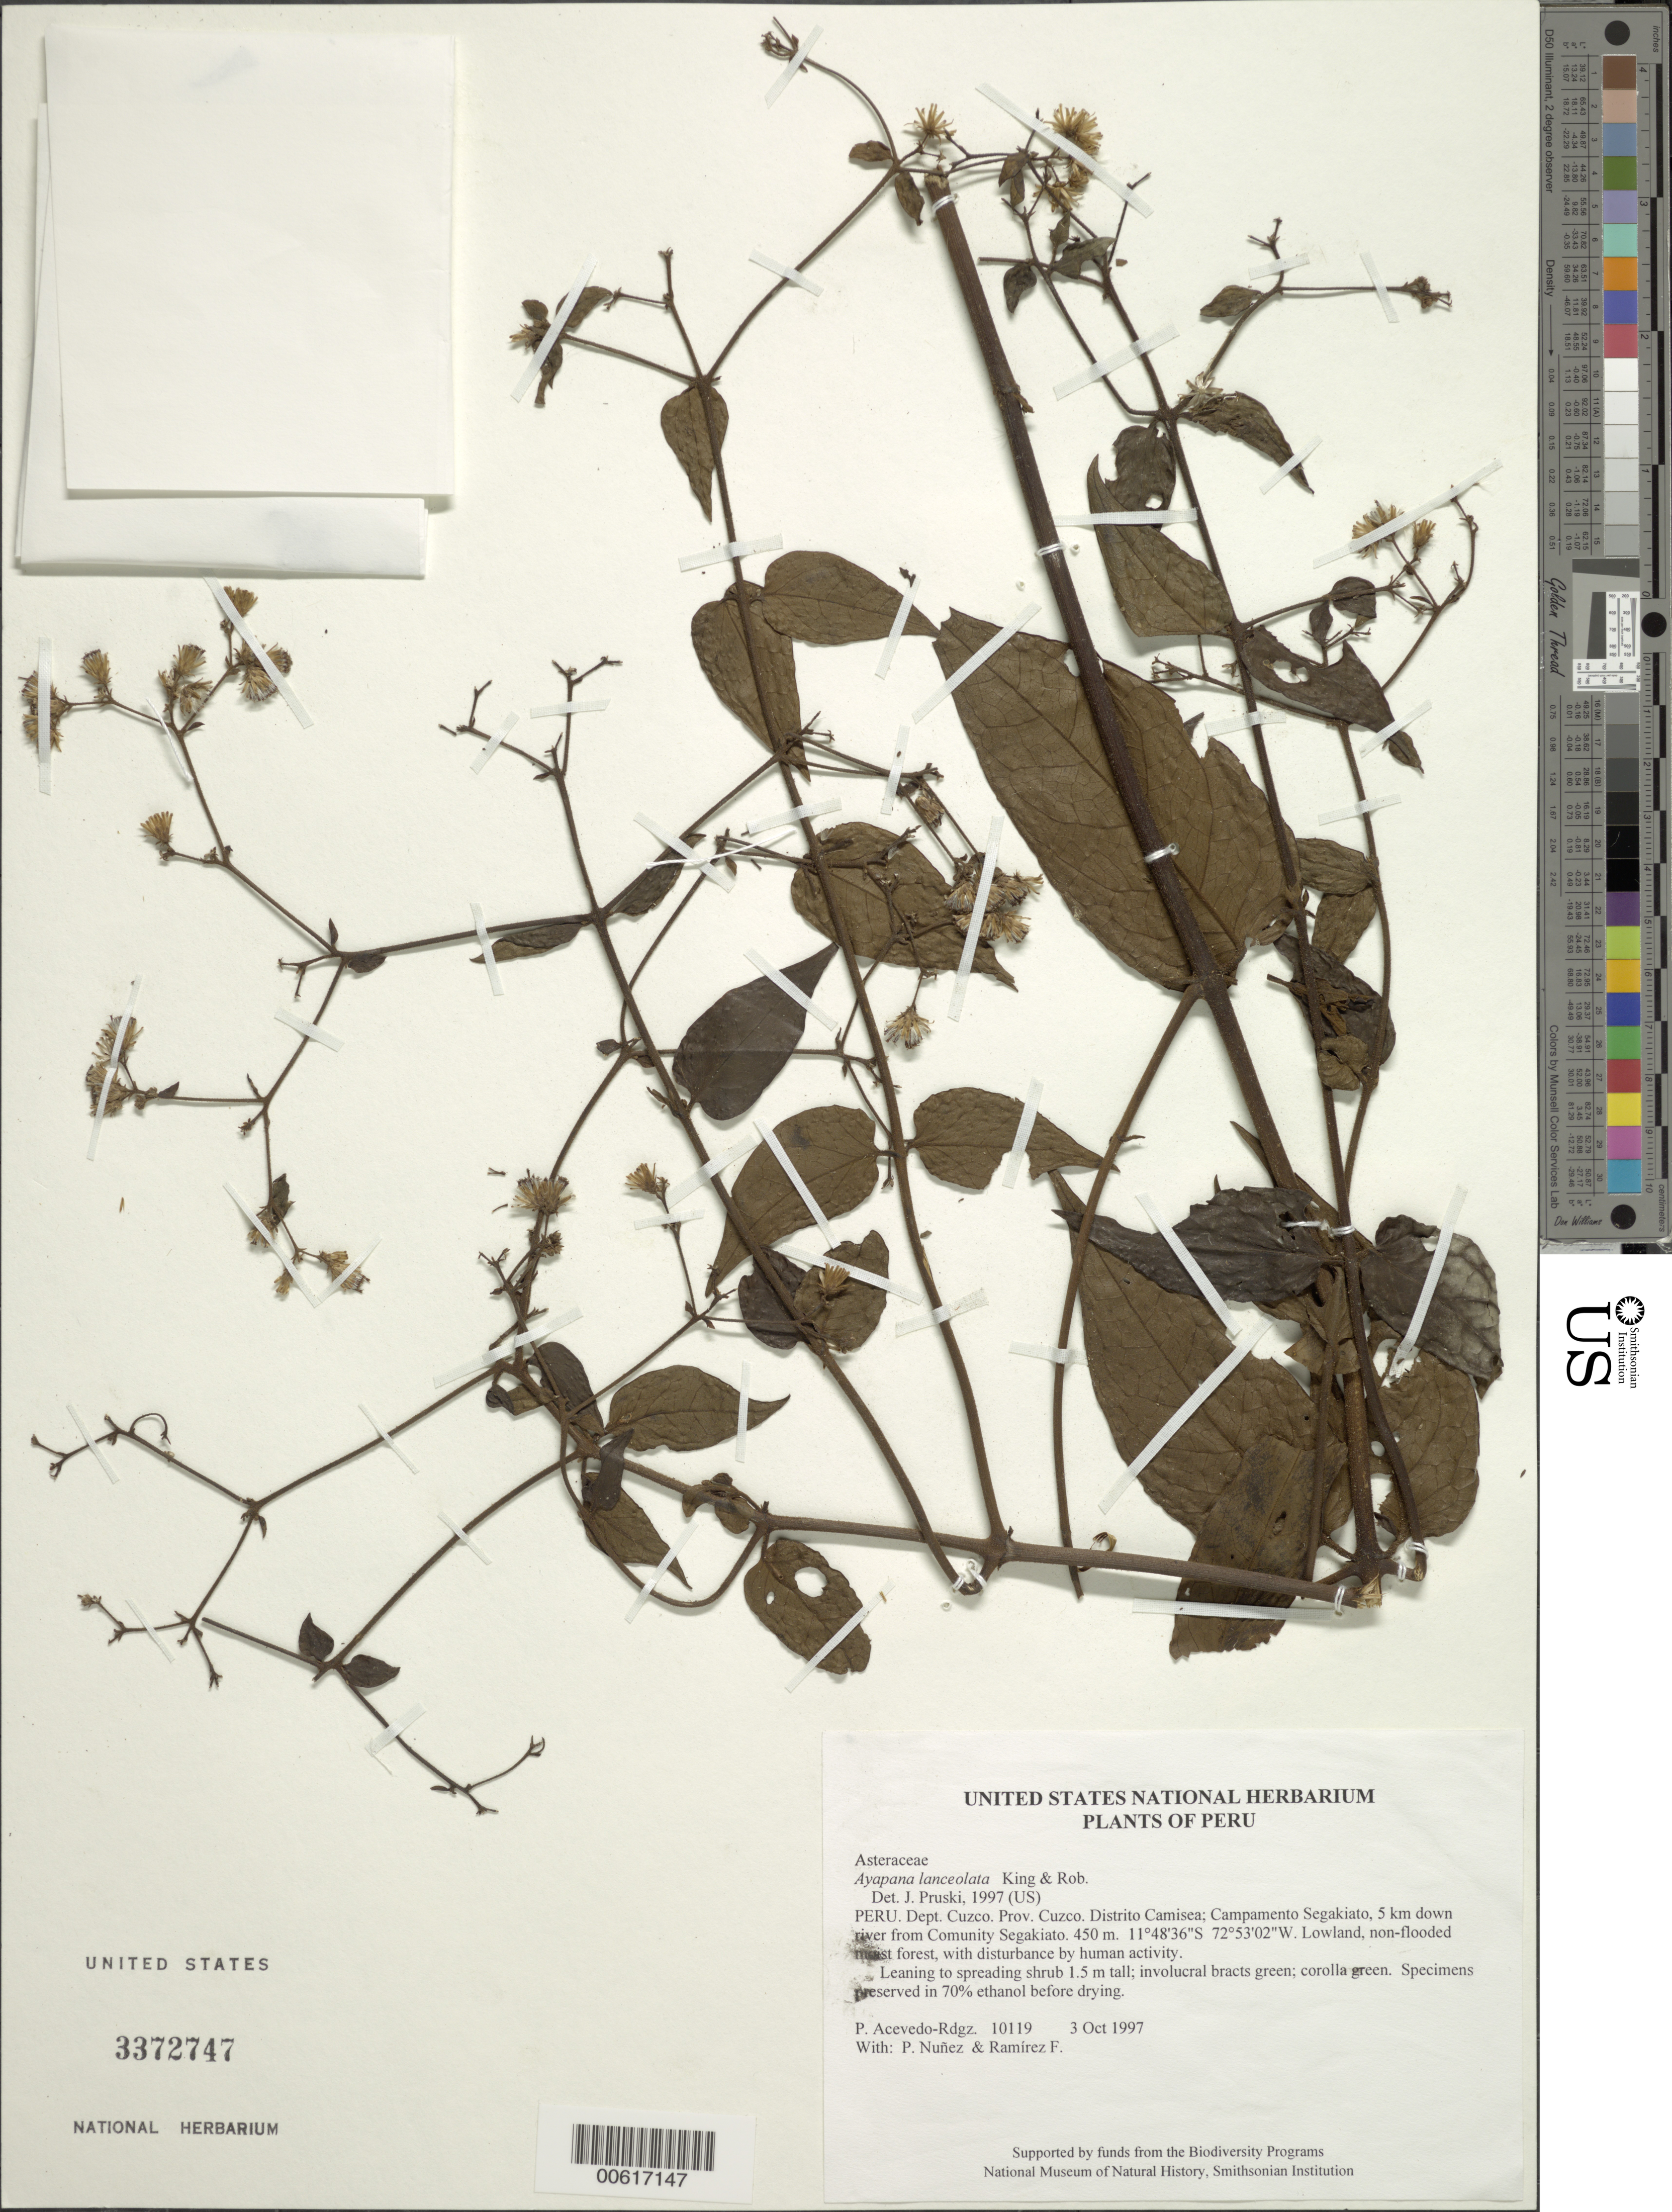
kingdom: Plantae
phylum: Tracheophyta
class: Magnoliopsida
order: Asterales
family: Asteraceae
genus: Ayapana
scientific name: Ayapana lanceolata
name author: R.M. King & H. Rob.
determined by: Pruski, J. F.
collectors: P. Acevedo-Rodr., P. Nuñez V. & F. Ramirez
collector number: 10119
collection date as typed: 03 Oct 1997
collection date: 1997-10-03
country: Peru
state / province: Cusco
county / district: Cusco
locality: Distrito Camisea; Campamento Segakiato, 5 km down river from Comunity Segakiato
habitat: Lowland, non-flooded moist forest, with disturbance by human activity.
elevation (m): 450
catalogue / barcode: US 3372747